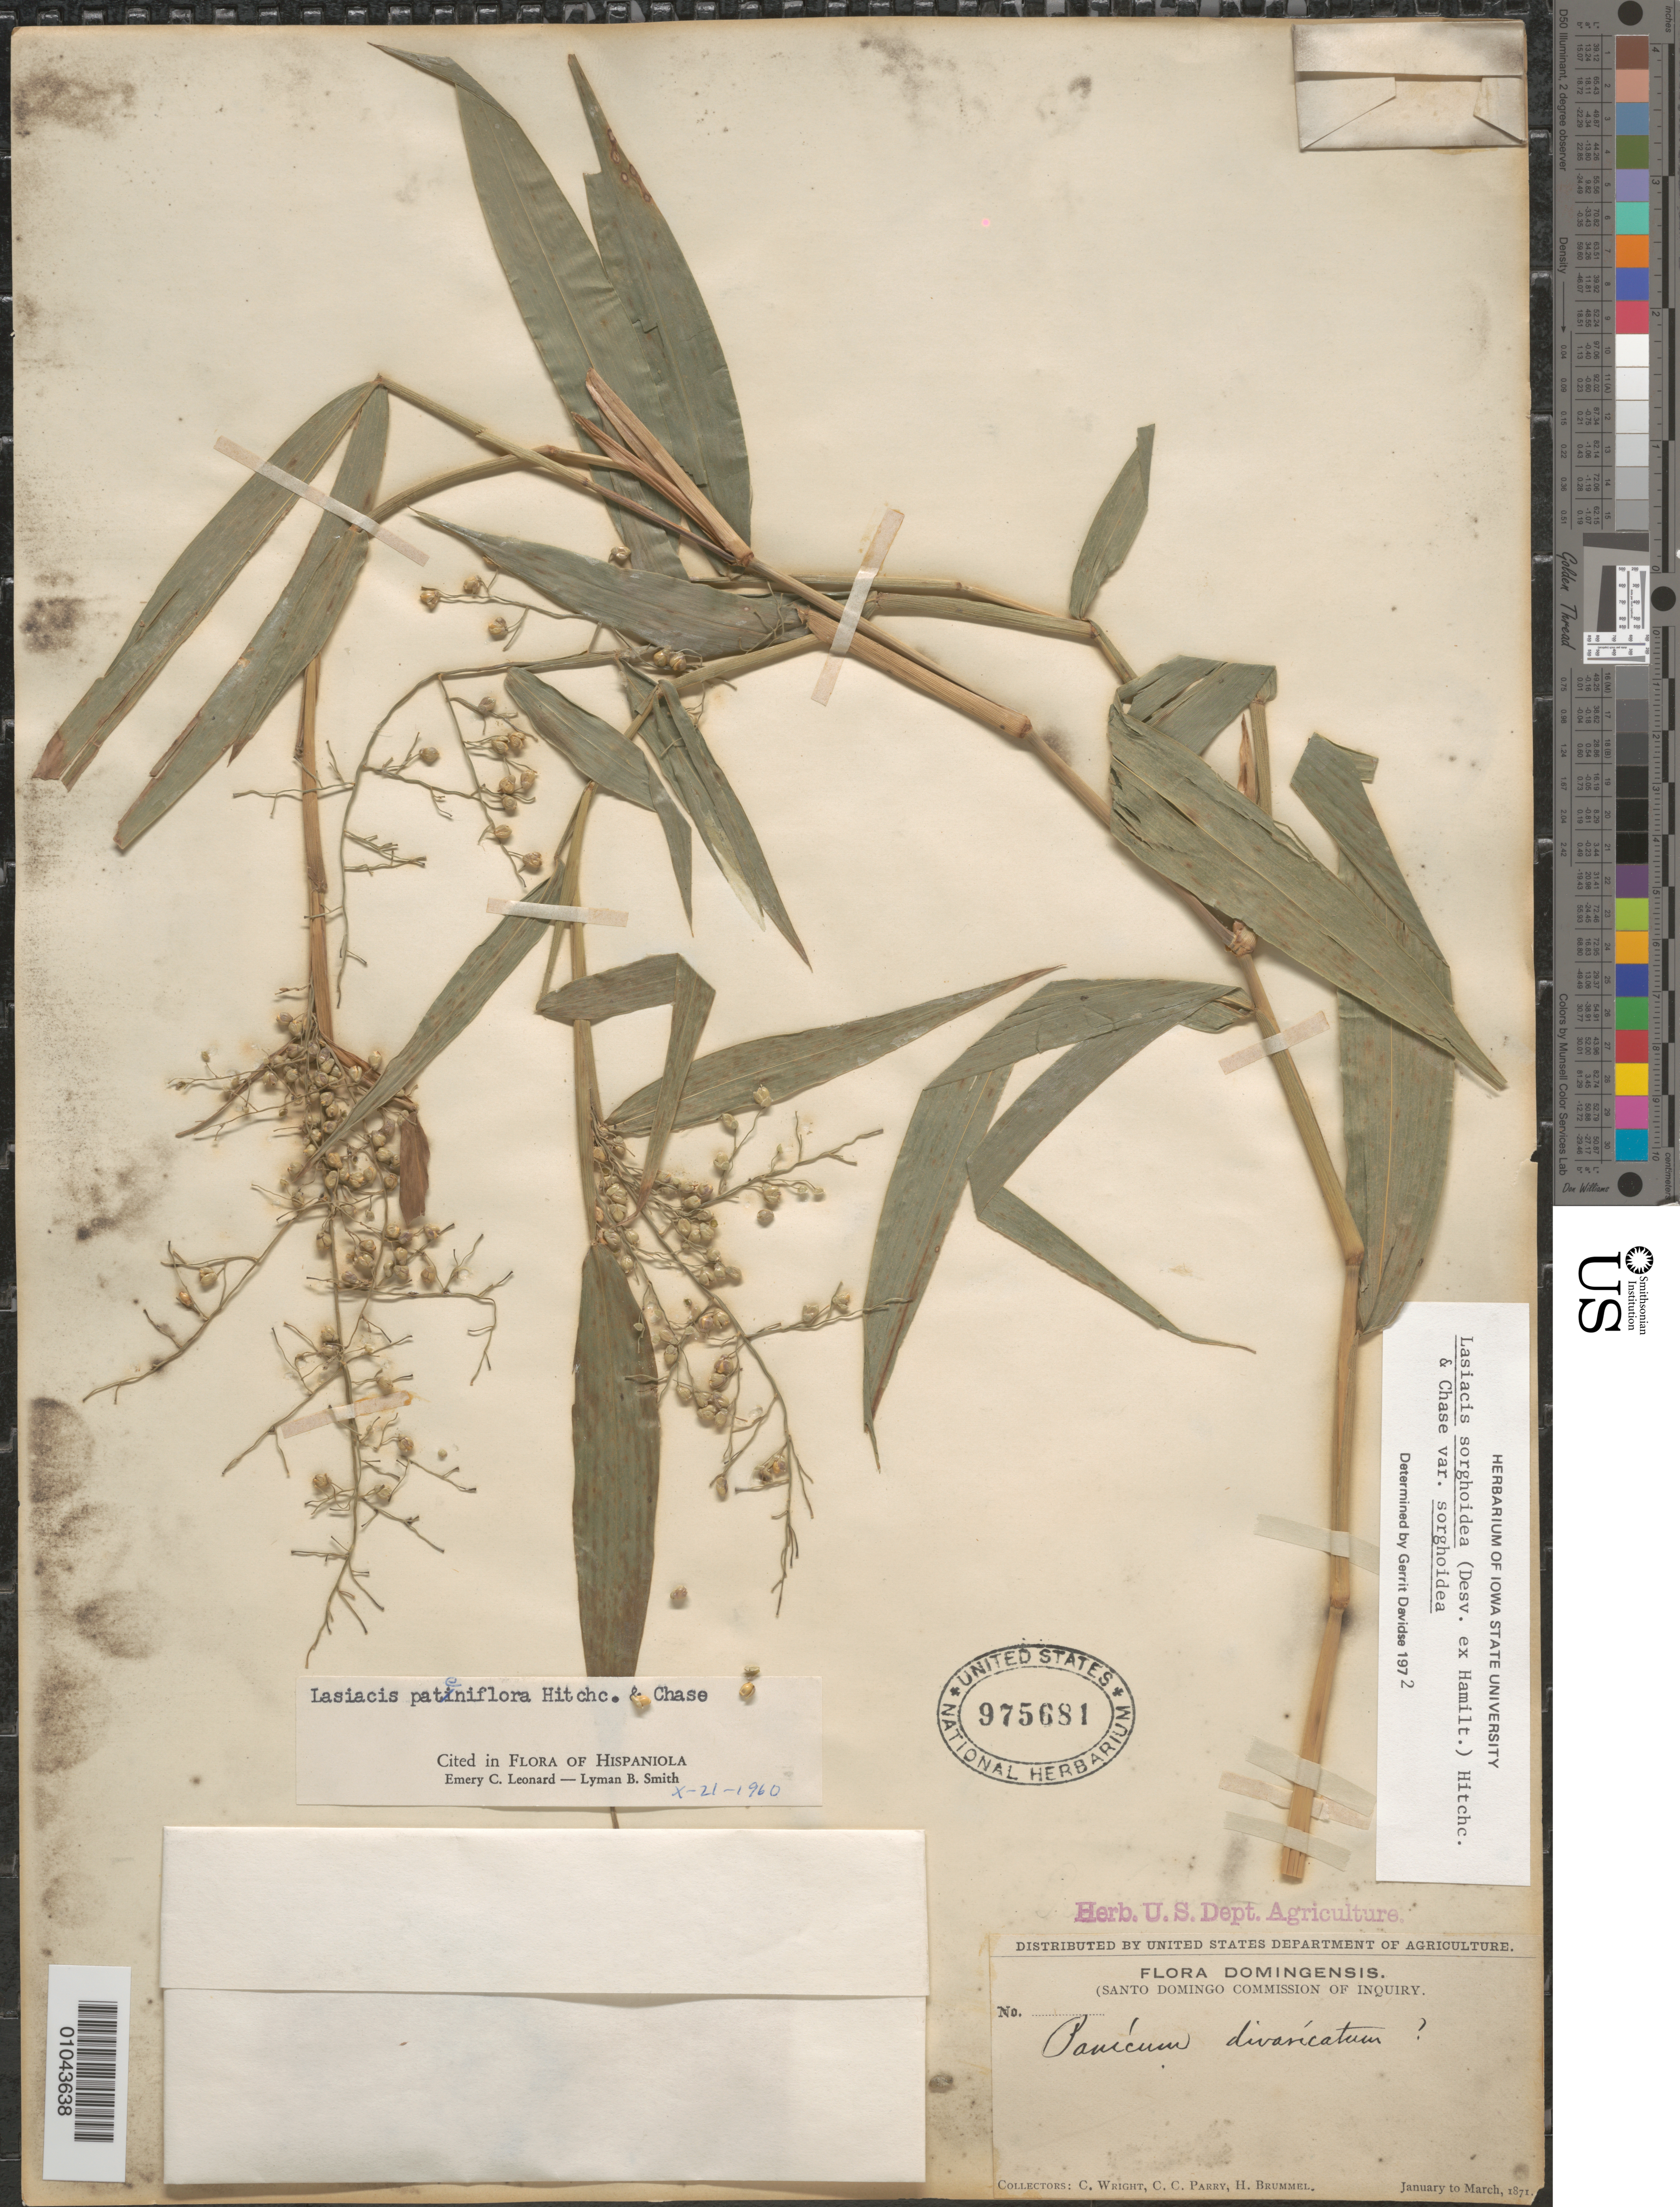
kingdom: Plantae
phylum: Tracheophyta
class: Liliopsida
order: Poales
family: Poaceae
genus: Lasiacis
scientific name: Lasiacis sorghoidea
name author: (Desv. ex Ham.) Hitchc. & Chase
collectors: C. Wright, C. C. Parry & H. Brummel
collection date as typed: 01 Jan 1871 to 31 Mar 1871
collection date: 1871-01-01/1871-03-31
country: Dominican Republic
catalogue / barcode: US 975681